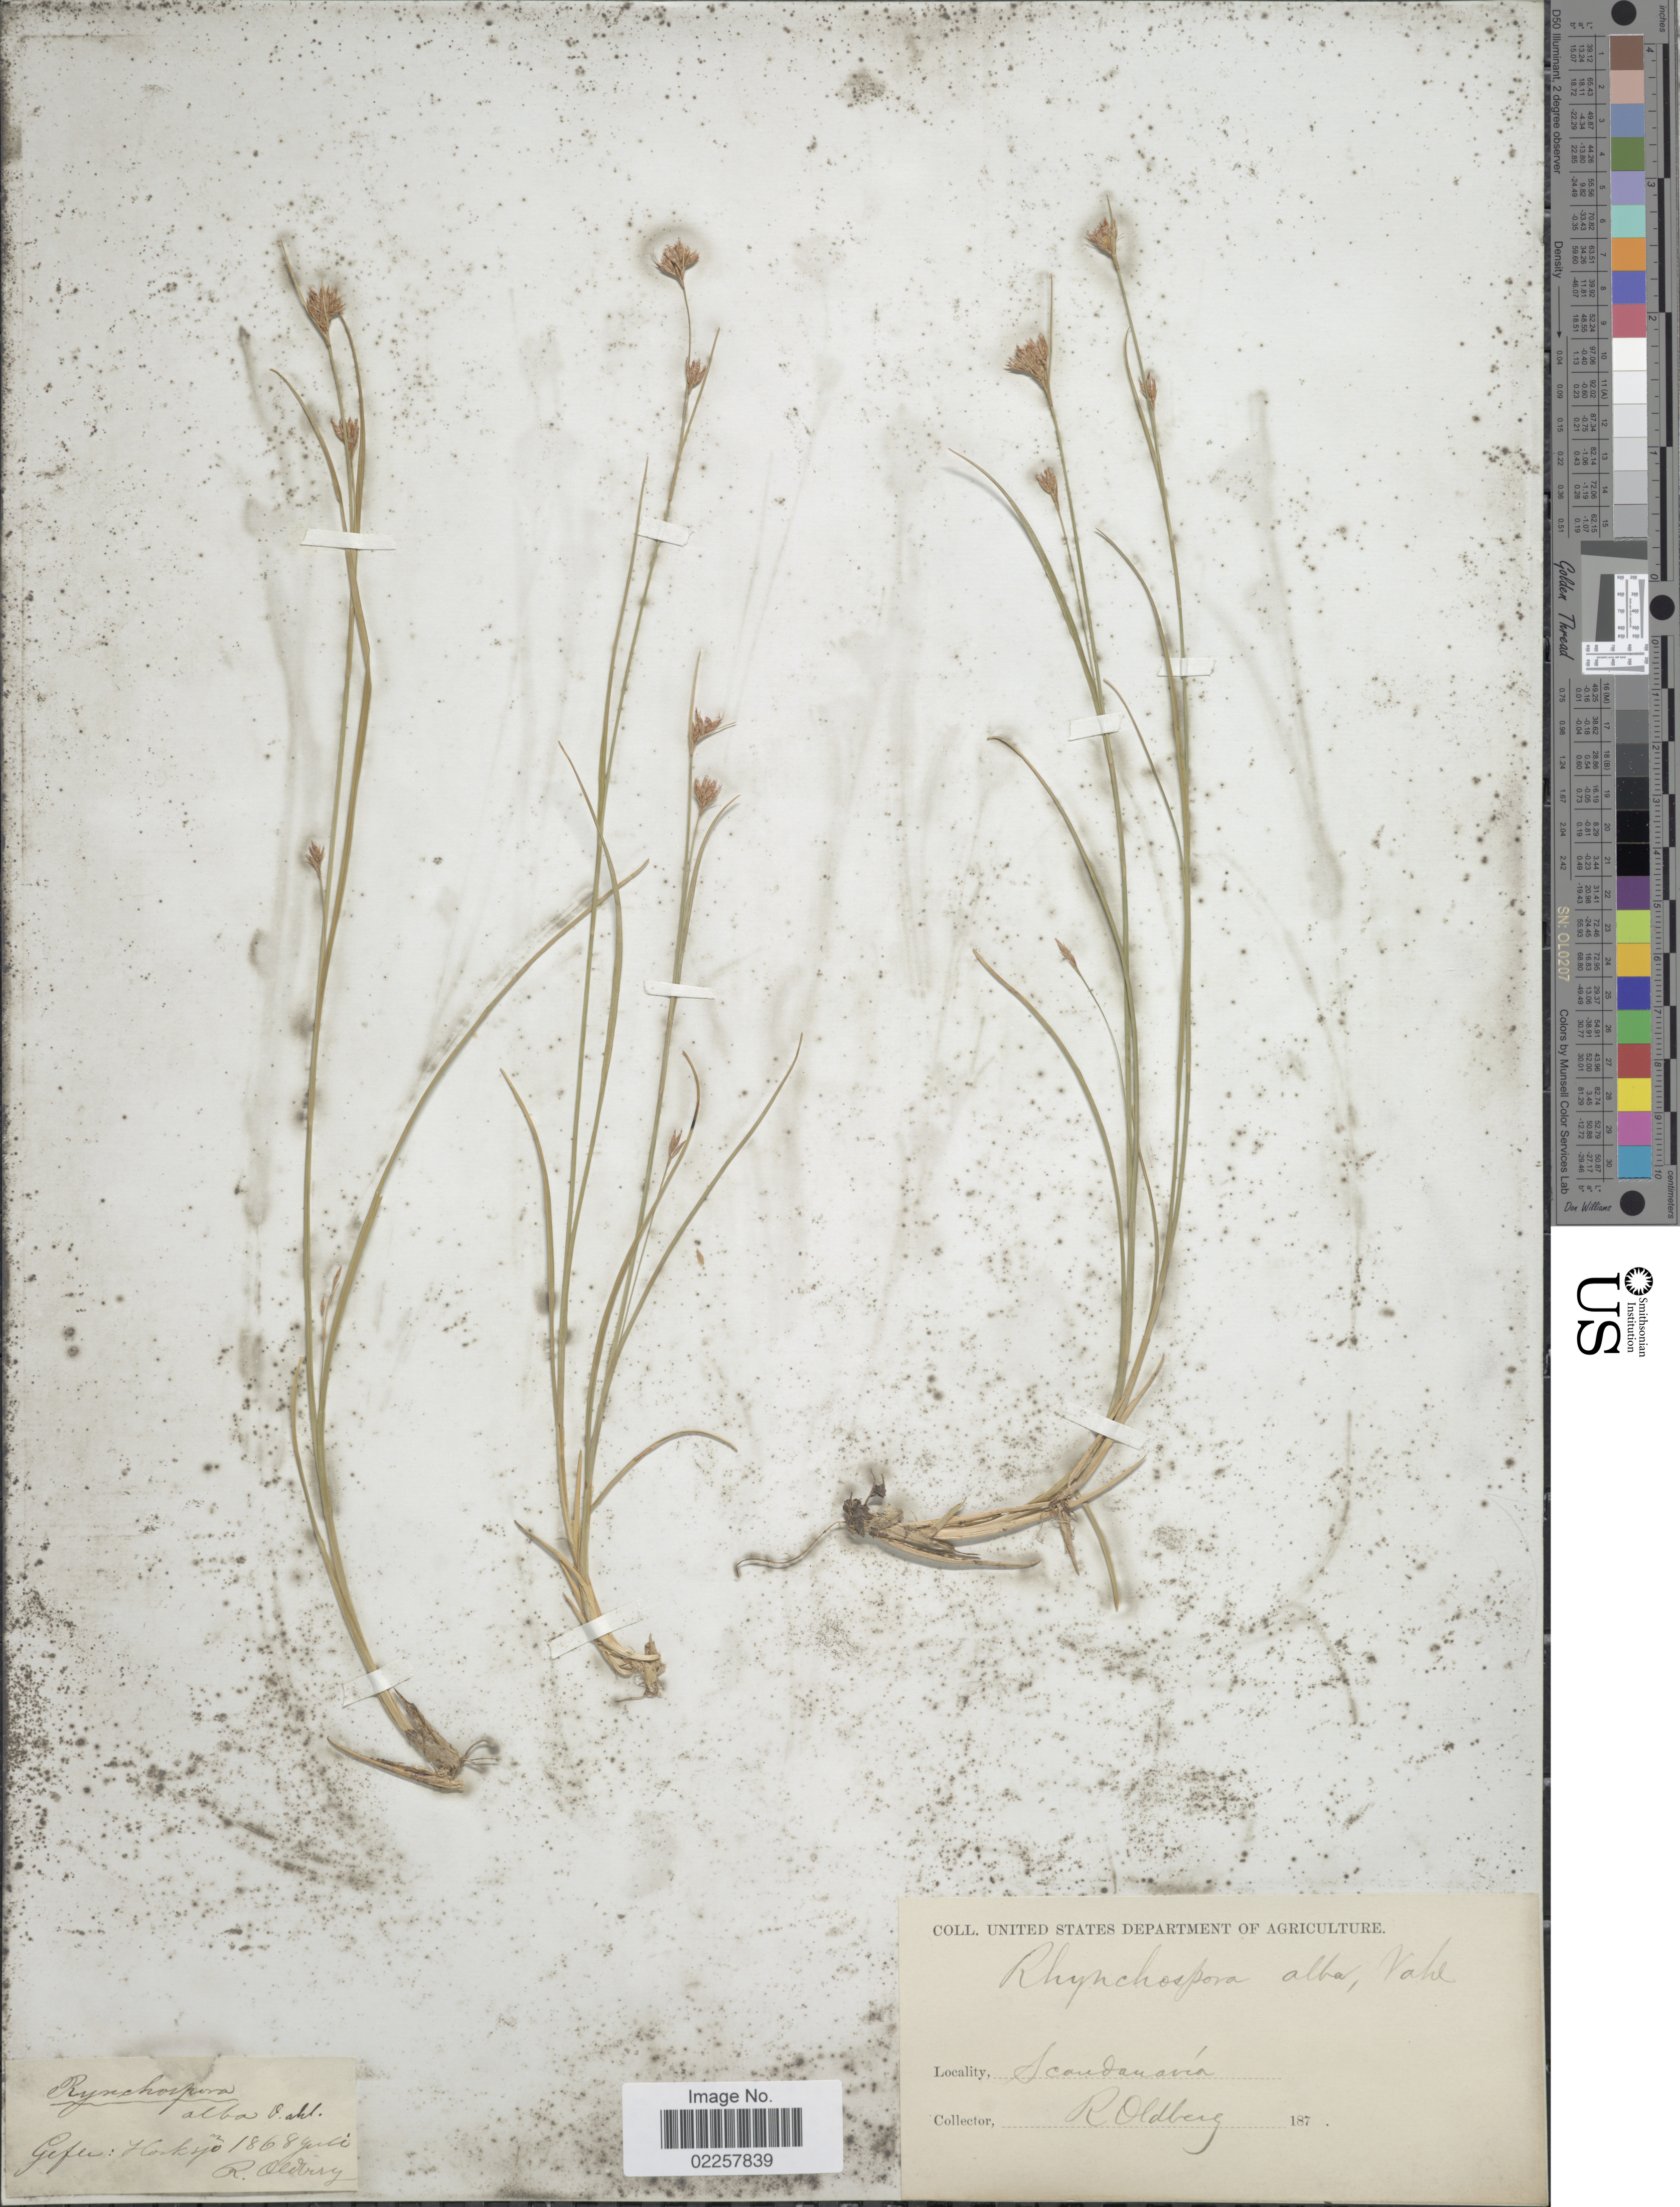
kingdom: Plantae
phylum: Tracheophyta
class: Liliopsida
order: Poales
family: Cyperaceae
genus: Rhynchospora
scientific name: Rhynchospora alba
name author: (L.) Vahl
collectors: R. Oldberg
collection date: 1868-07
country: Sweden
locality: Scandanavia, Gefer: Hokyo